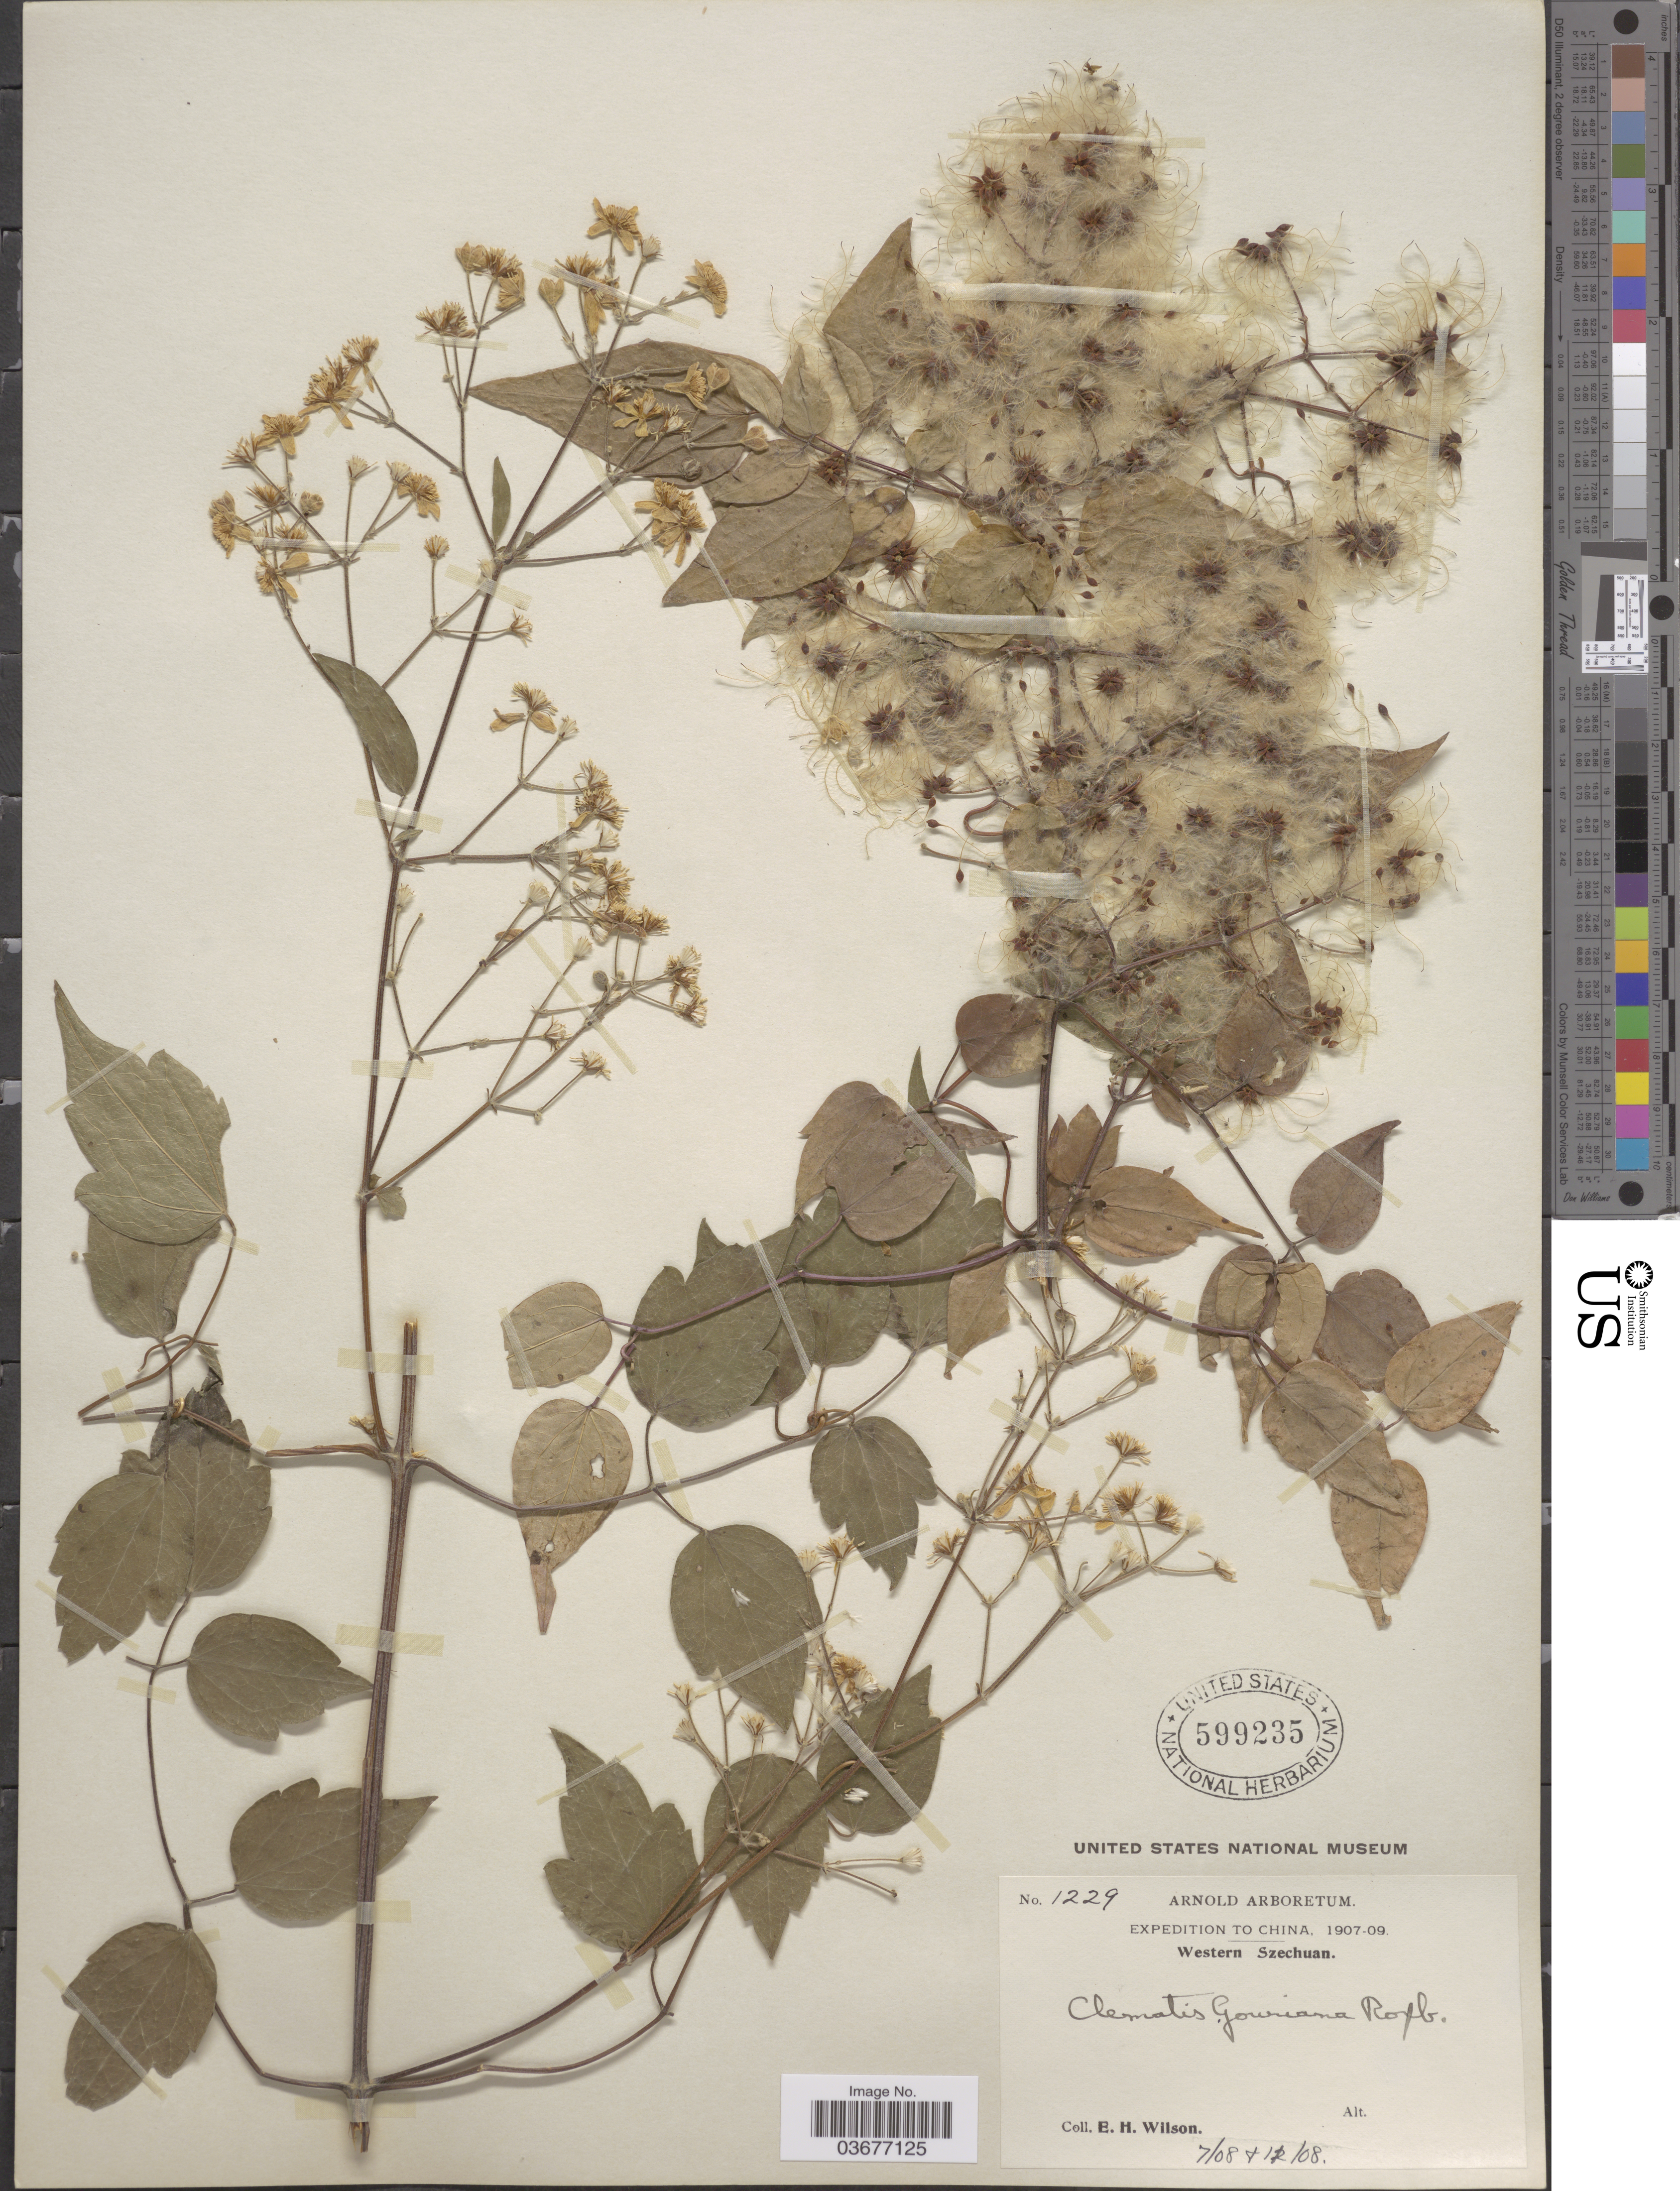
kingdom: Plantae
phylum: Tracheophyta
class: Magnoliopsida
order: Ranunculales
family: Ranunculaceae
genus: Clematis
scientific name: Clematis gouriana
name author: Roxb. ex DC.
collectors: E. Wilson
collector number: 1229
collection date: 1908-07/1908-11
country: China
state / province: Sichuan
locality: Western Szechuan.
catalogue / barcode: US 599235